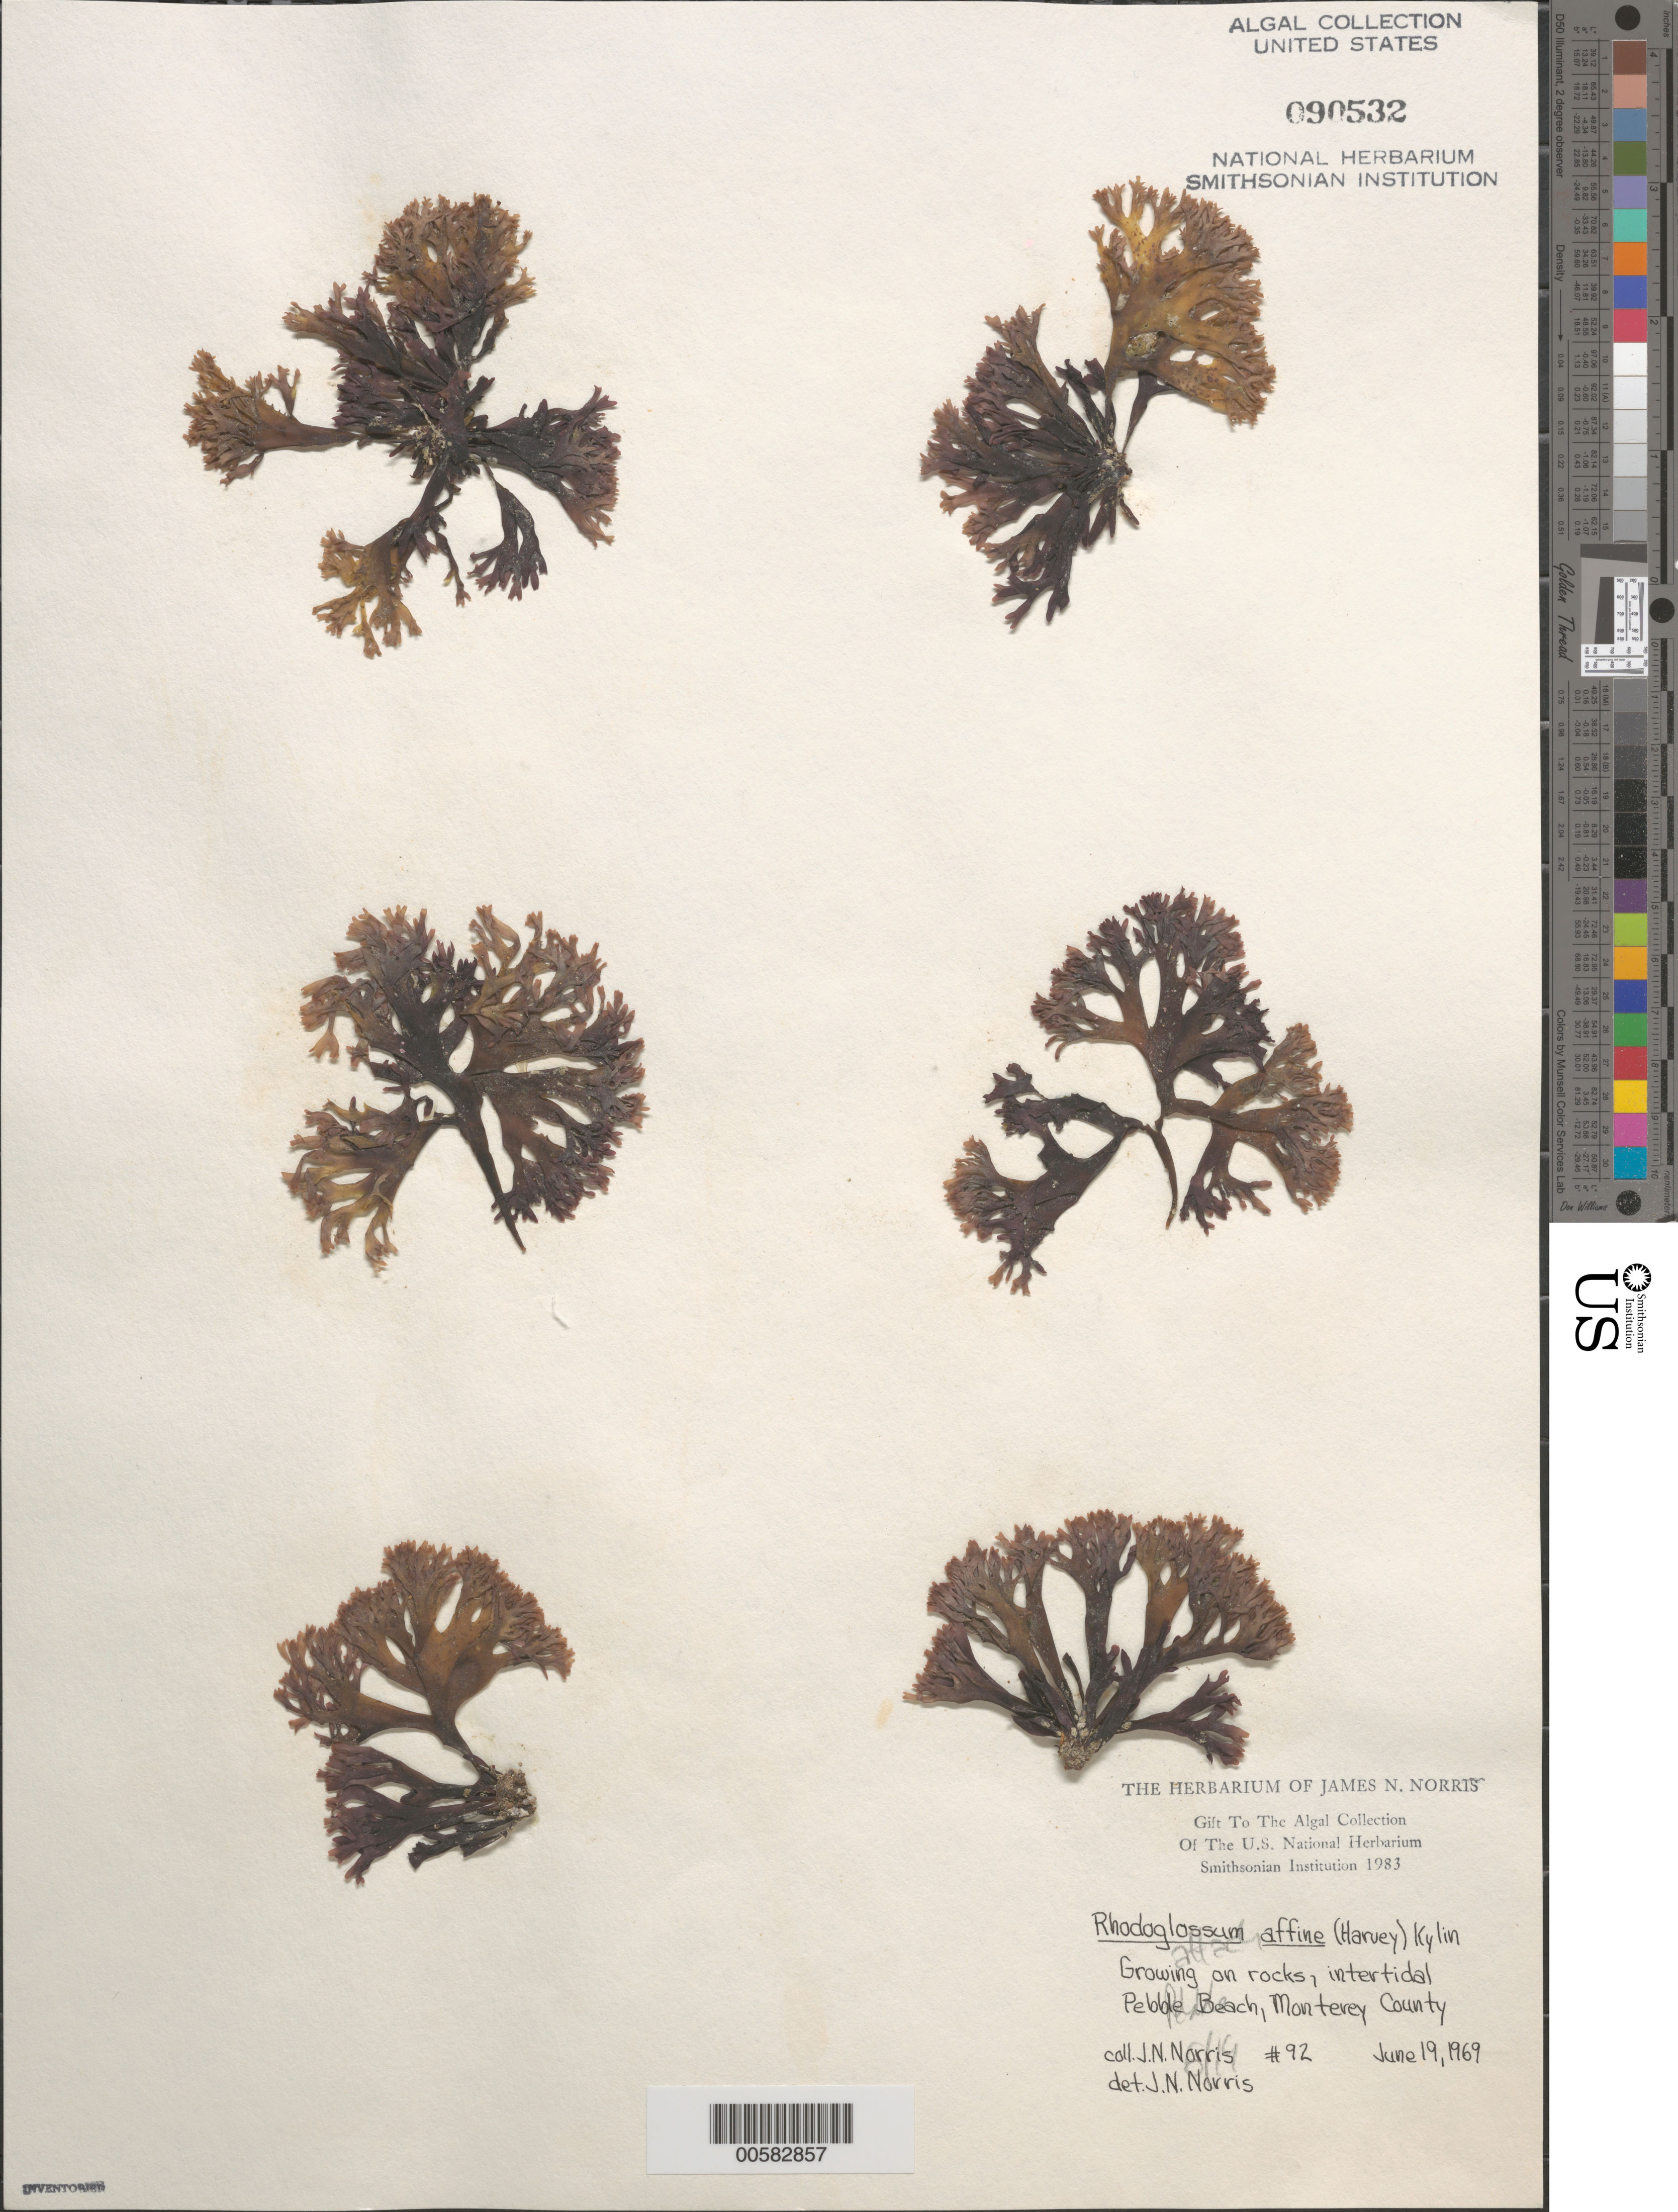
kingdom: Plantae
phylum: Rhodophyta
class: Florideophyceae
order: Gigartinales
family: Gigartinaceae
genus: Mazzaella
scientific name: Mazzaella affinis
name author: (Harvey) Fredericq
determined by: Algae name updating Project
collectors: J. N. Norris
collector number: JN-92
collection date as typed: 19 Jun 1969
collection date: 1969-06-19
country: United States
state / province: California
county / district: Monterey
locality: Pebble Beach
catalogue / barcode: US 90532